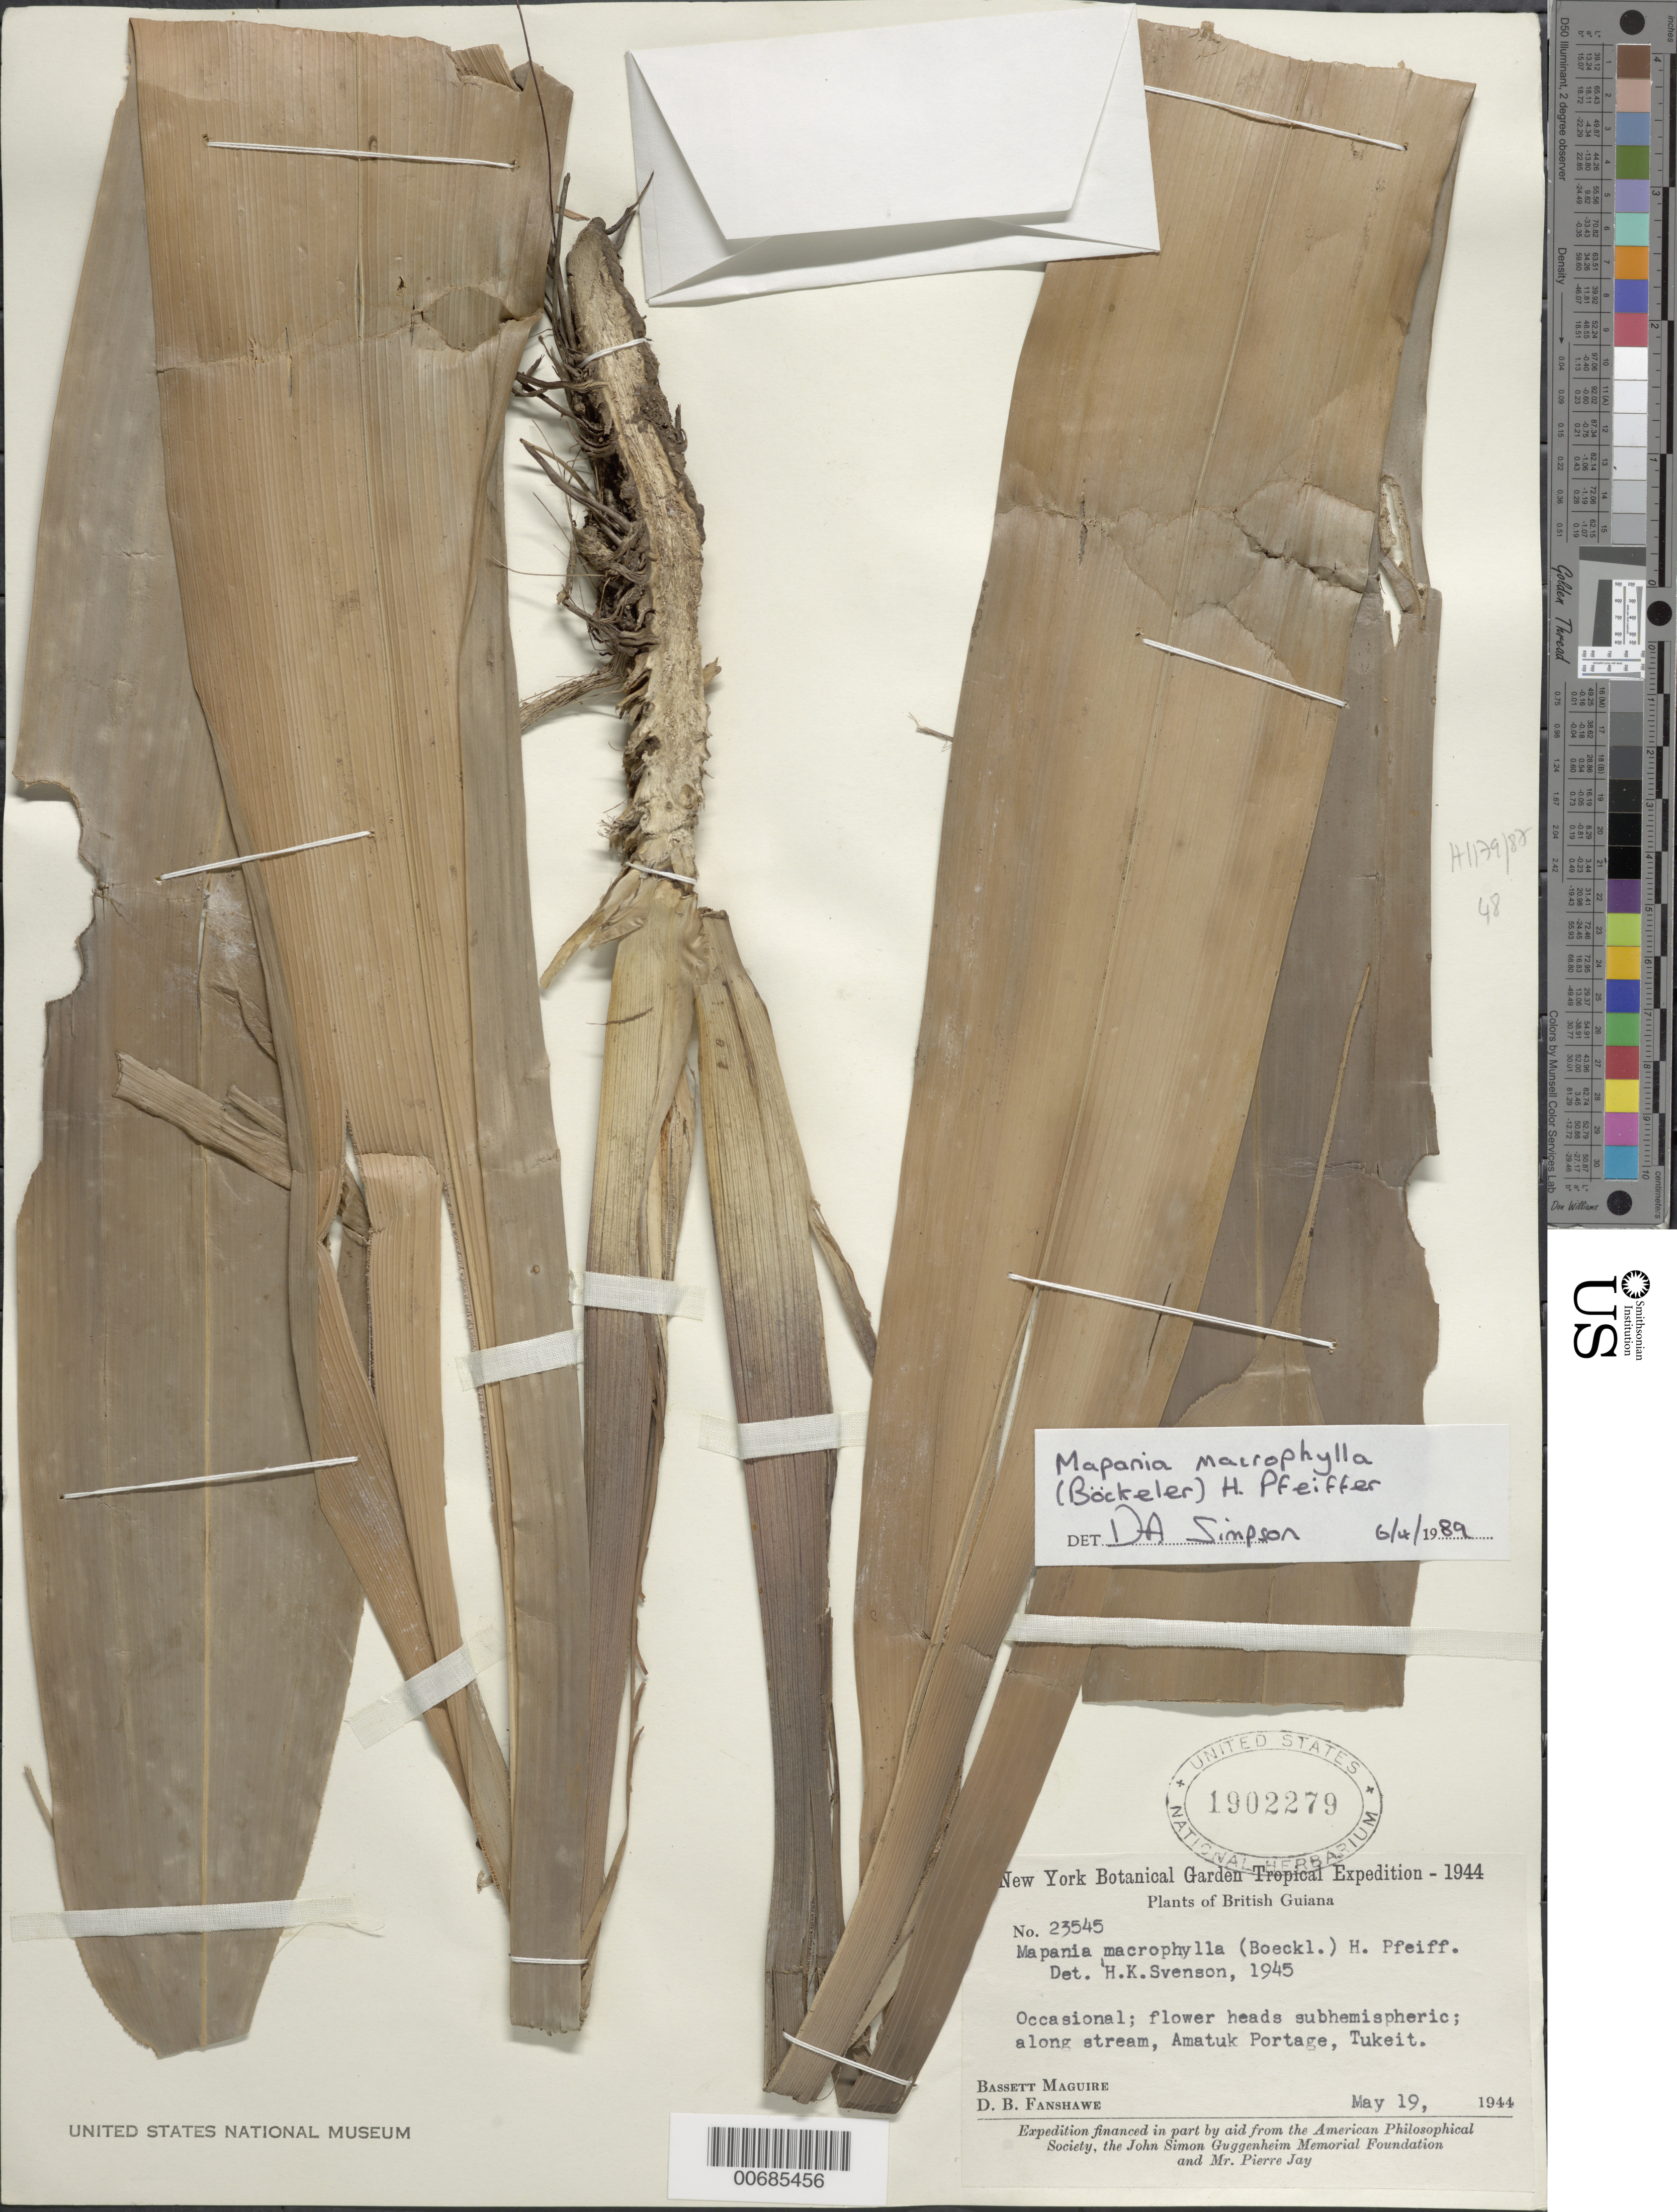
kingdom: Plantae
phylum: Tracheophyta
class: Liliopsida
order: Poales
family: Cyperaceae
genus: Mapania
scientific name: Mapania macrophylla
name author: (Boeckeler) H. Pfeiff.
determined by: Svenson, Henry K.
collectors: B. Maguire & D. B. Fanshawe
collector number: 23545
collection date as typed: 19-May-44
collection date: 1944-05-19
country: Guyana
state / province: Potaro-Siparuni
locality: Tukeit, Potaro River Gorge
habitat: Along stream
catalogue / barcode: US 1902279